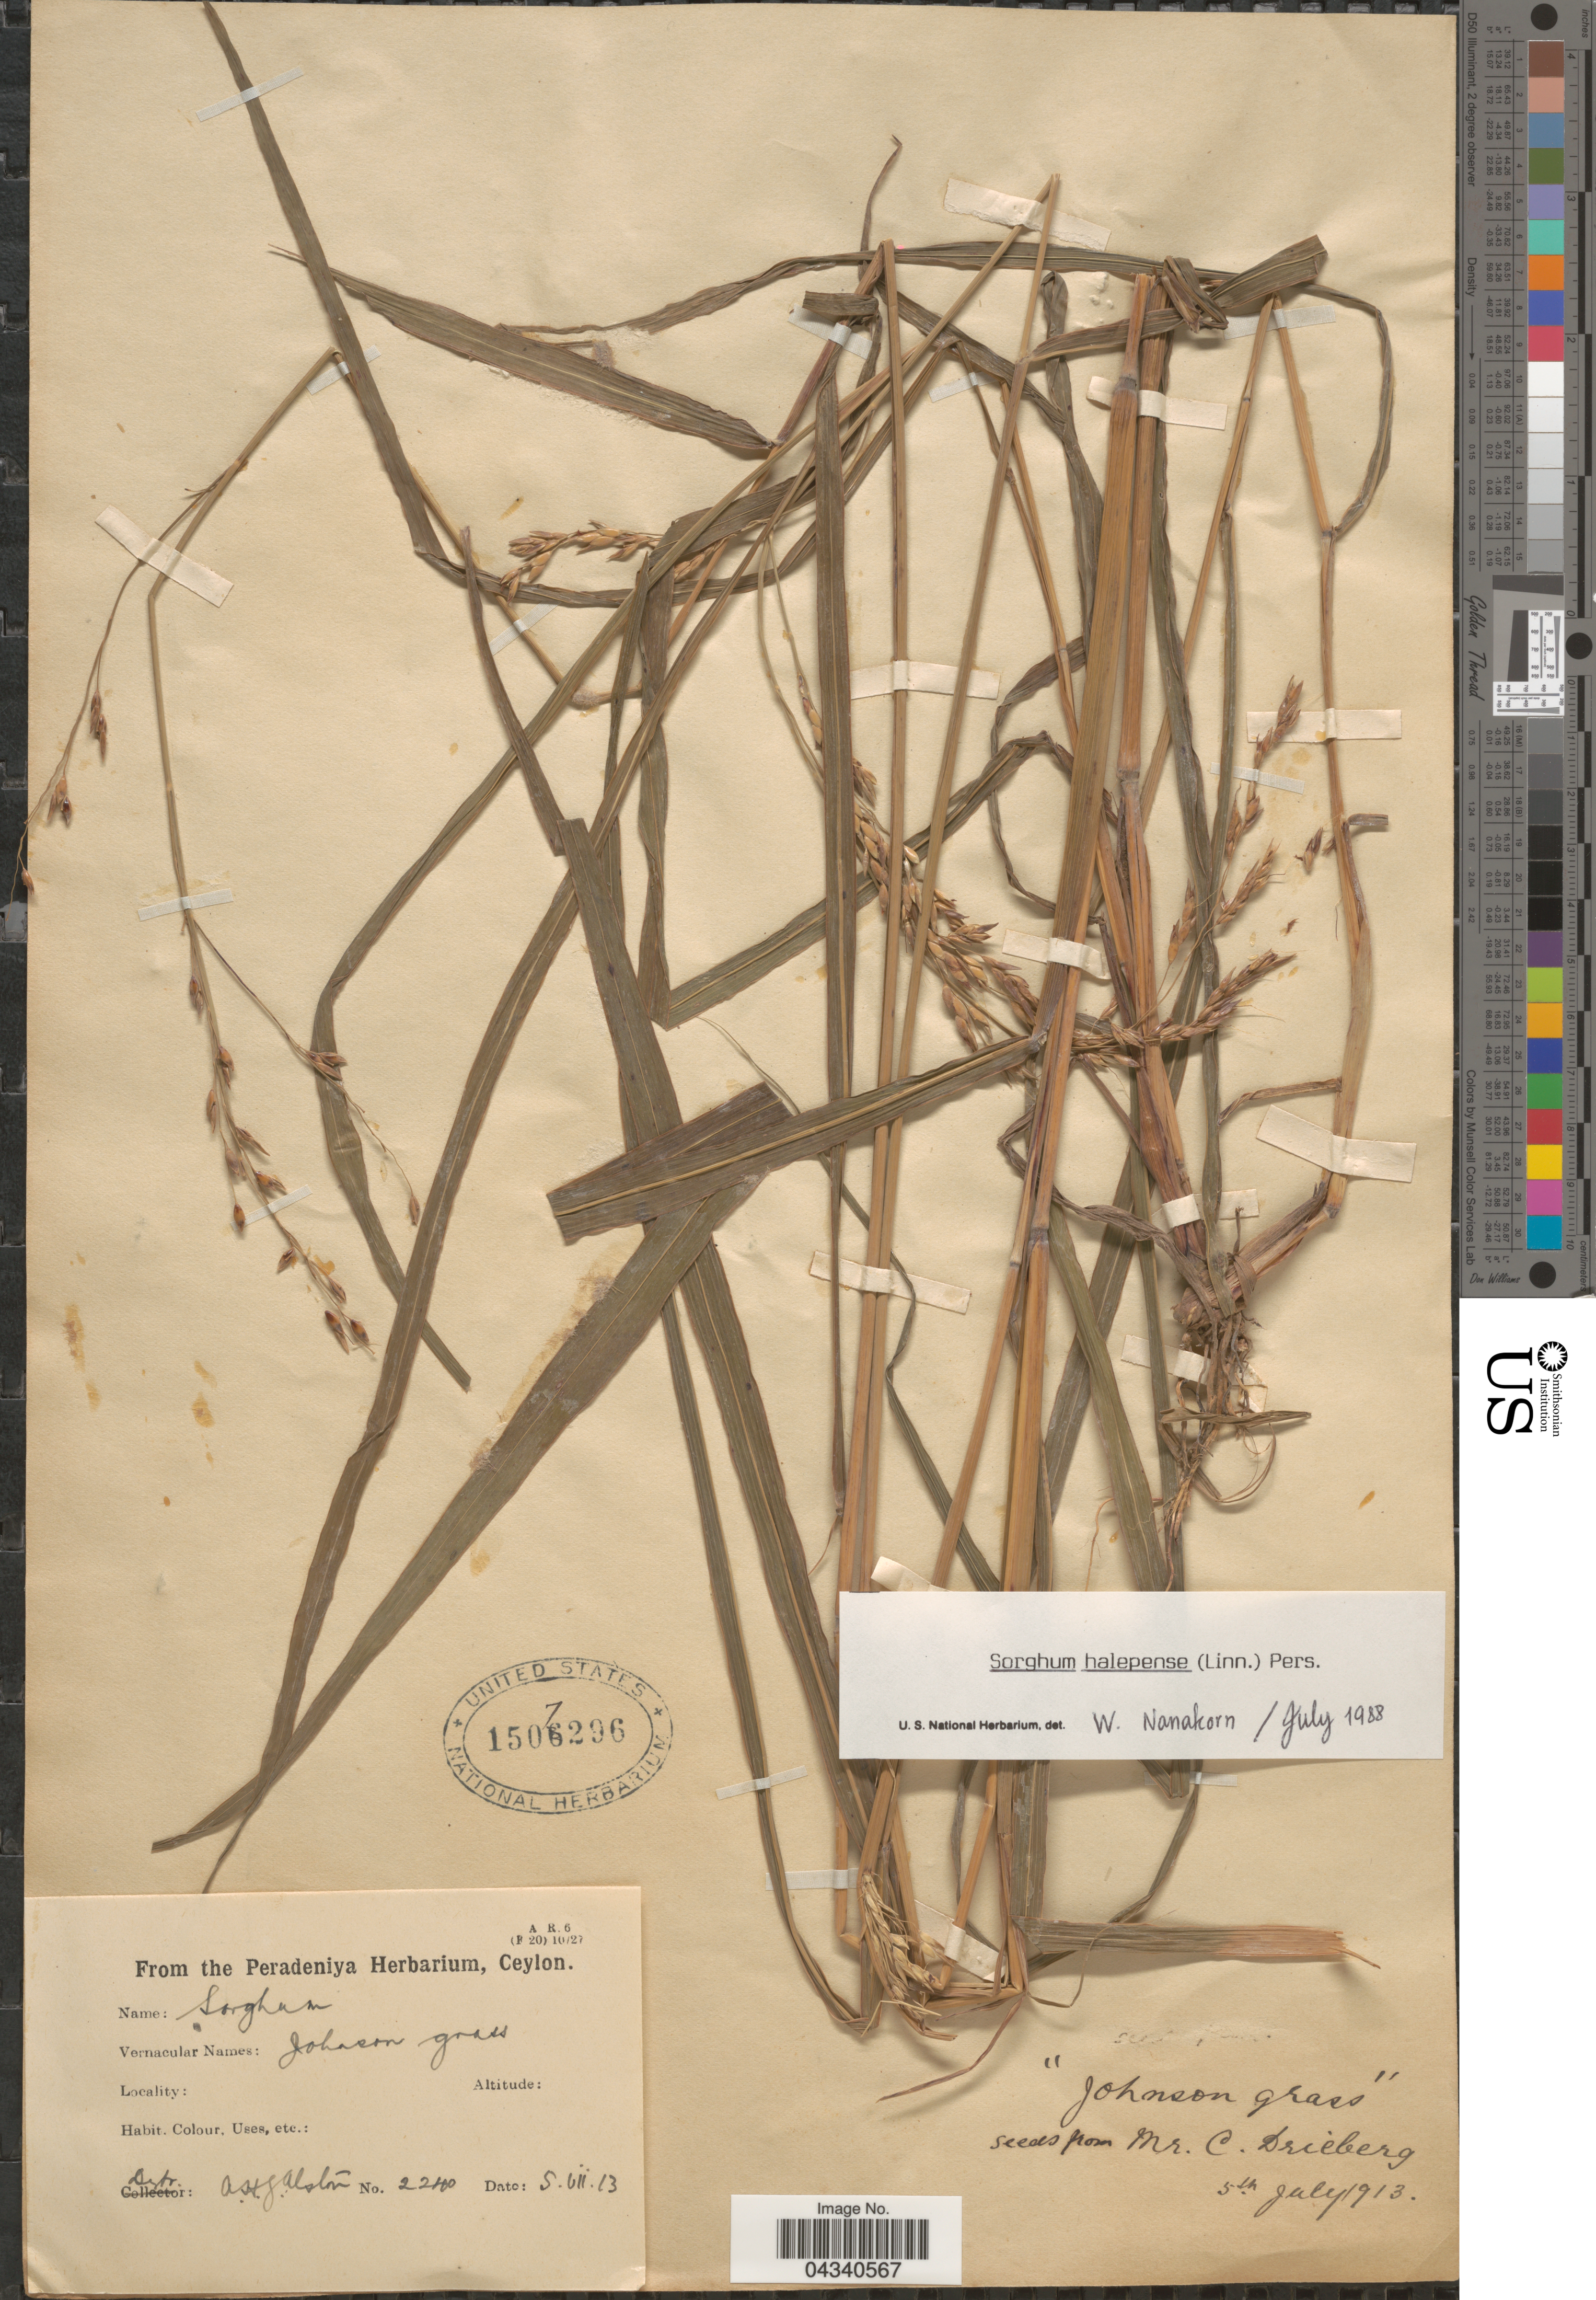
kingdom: Plantae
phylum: Tracheophyta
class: Liliopsida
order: Poales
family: Poaceae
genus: Sorghum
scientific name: Sorghum halepense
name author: (L.) Pers.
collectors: A. H. Alston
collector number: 2240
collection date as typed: Transcribed d/m/y: 5/7/13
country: Sri Lanka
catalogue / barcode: US 1507296